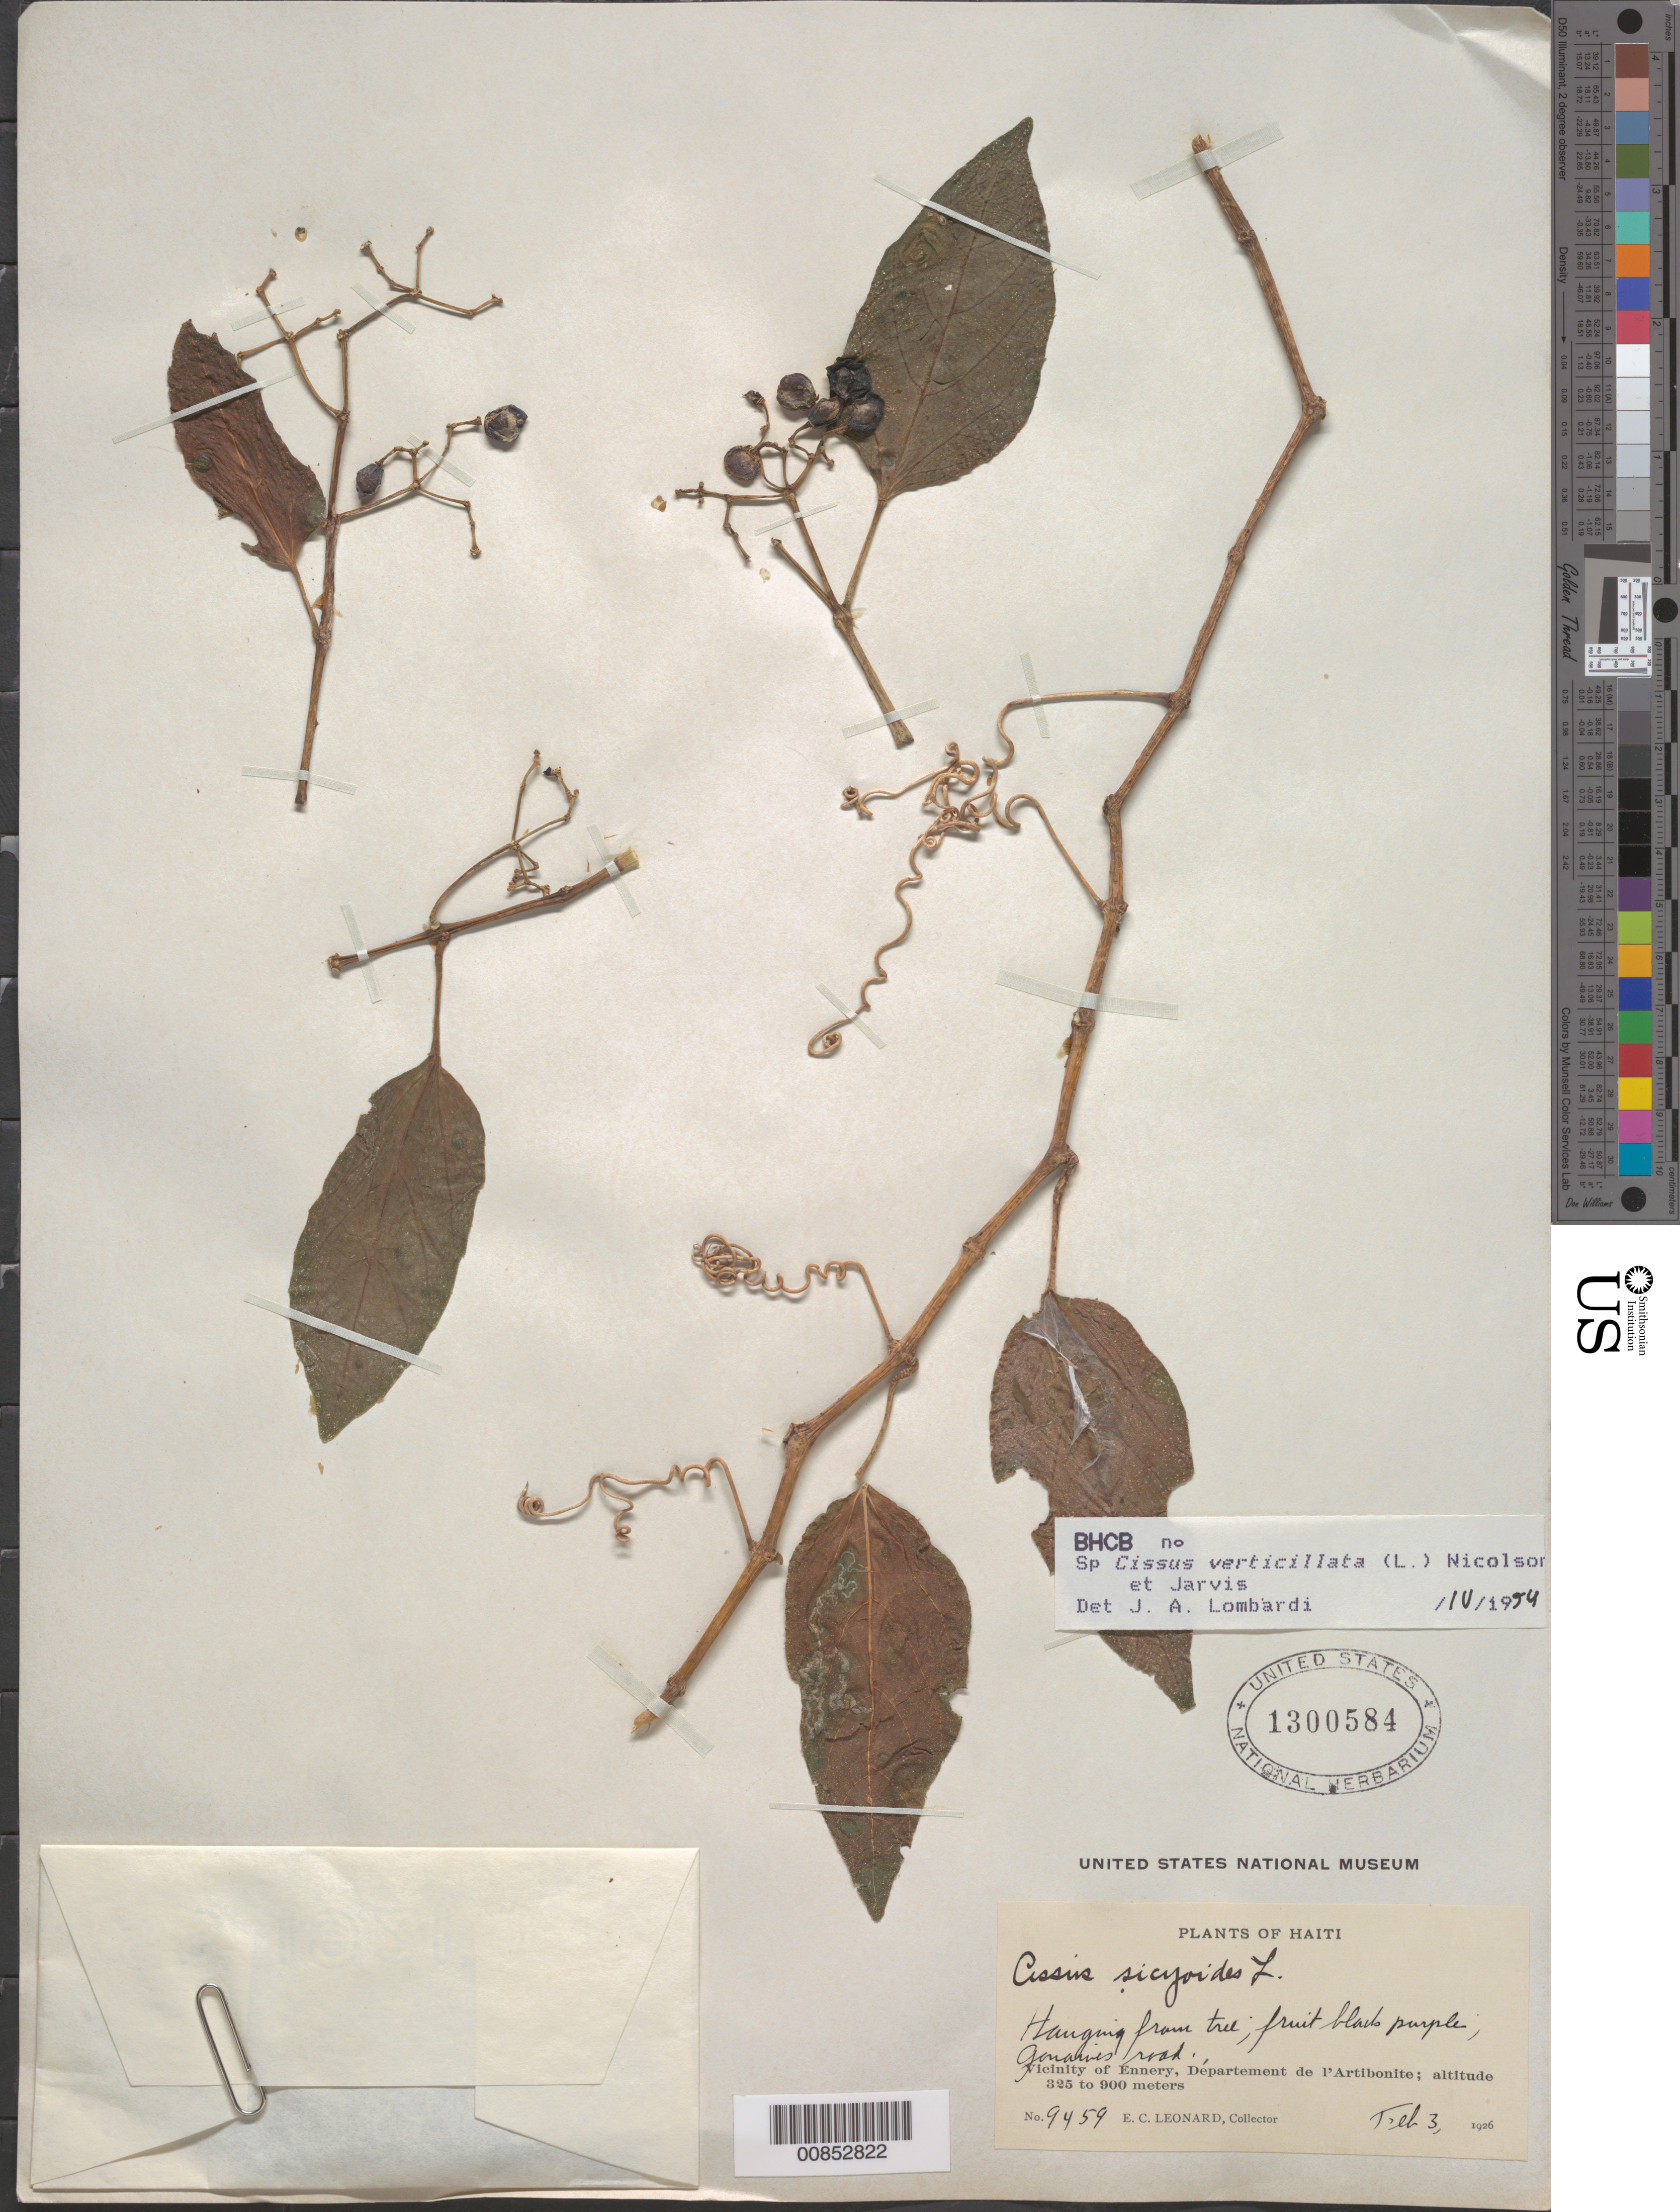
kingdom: Plantae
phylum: Tracheophyta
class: Magnoliopsida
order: Vitales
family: Vitaceae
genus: Cissus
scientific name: Cissus verticillata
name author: (L.) Nicolson & C.E. Jarvis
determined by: Lombardi, Julio A.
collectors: E. C. Leonard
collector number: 9459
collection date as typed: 03 Feb 1926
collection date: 1926-02-03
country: Haiti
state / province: Artibonite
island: Hispaniola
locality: Vicinity of Ennery, Gonaïves road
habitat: From tree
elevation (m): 325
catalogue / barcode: US 1300584